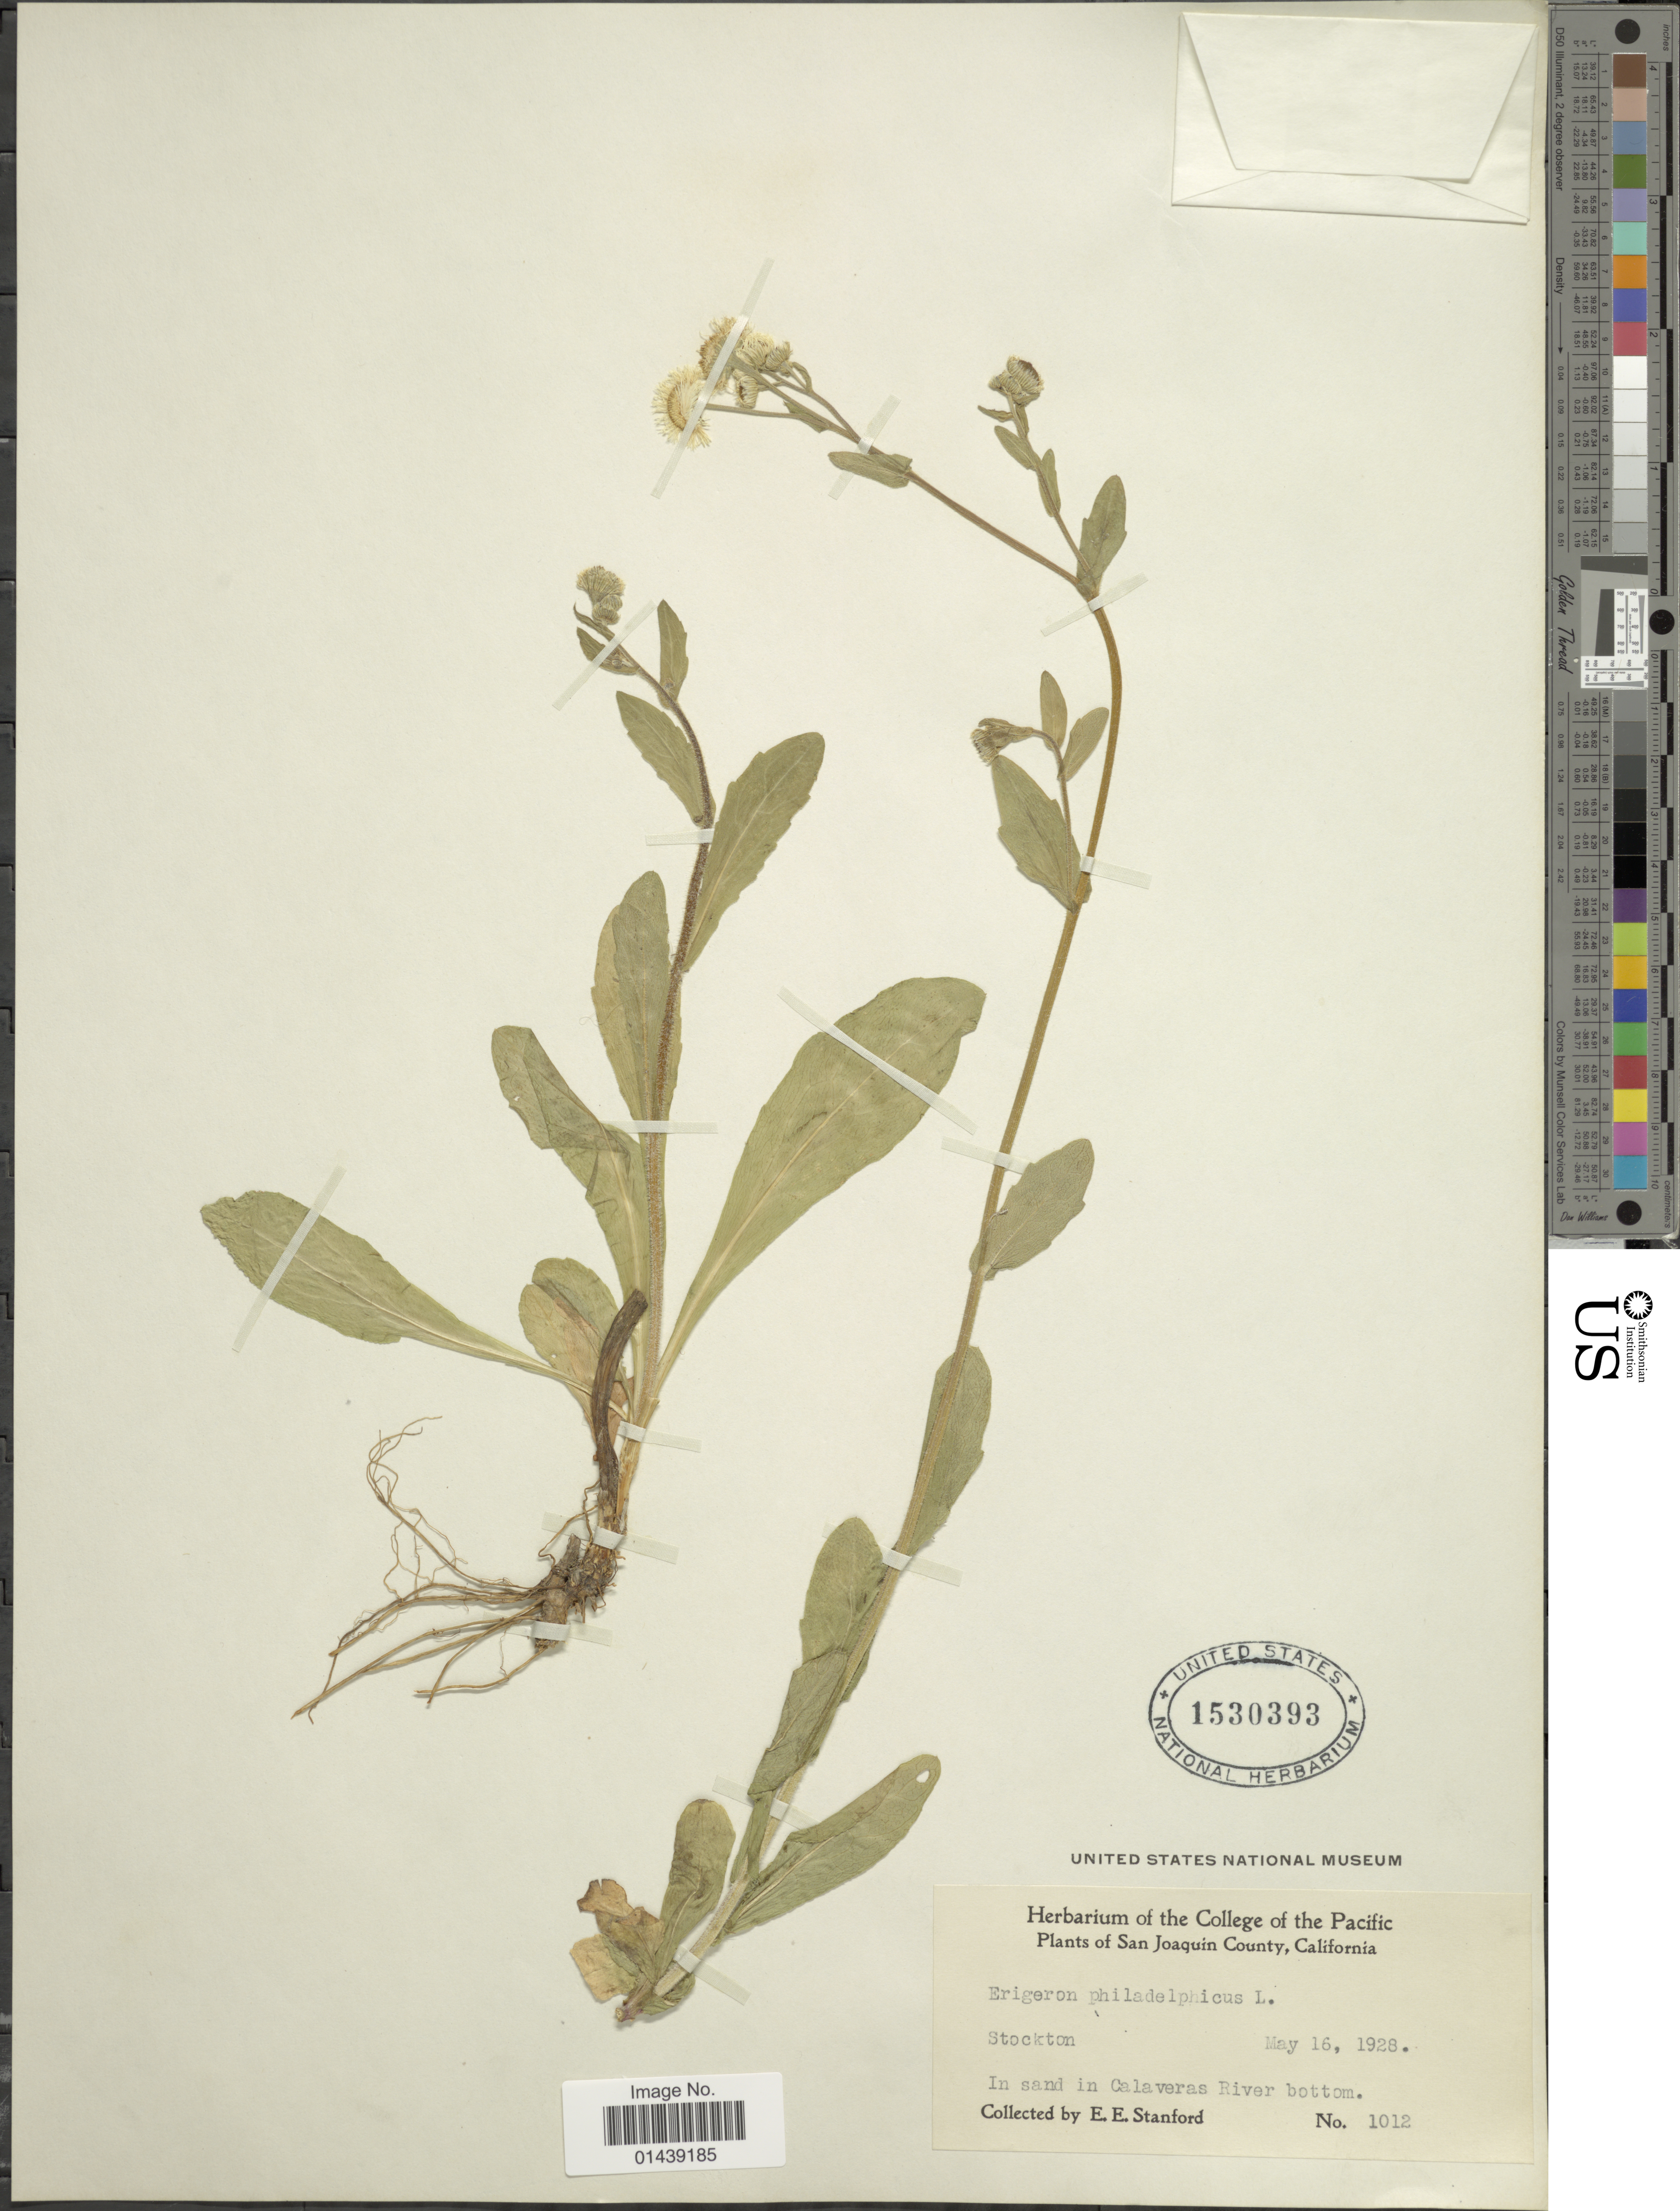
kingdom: Plantae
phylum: Tracheophyta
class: Magnoliopsida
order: Asterales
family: Asteraceae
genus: Erigeron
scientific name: Erigeron philadelphicus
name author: L.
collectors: E. Stanford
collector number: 1012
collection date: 1928-05-16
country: United States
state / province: California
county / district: San Joaquin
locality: San Joaquin County. Stockton. Calaveras River bottom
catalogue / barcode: US 1530393